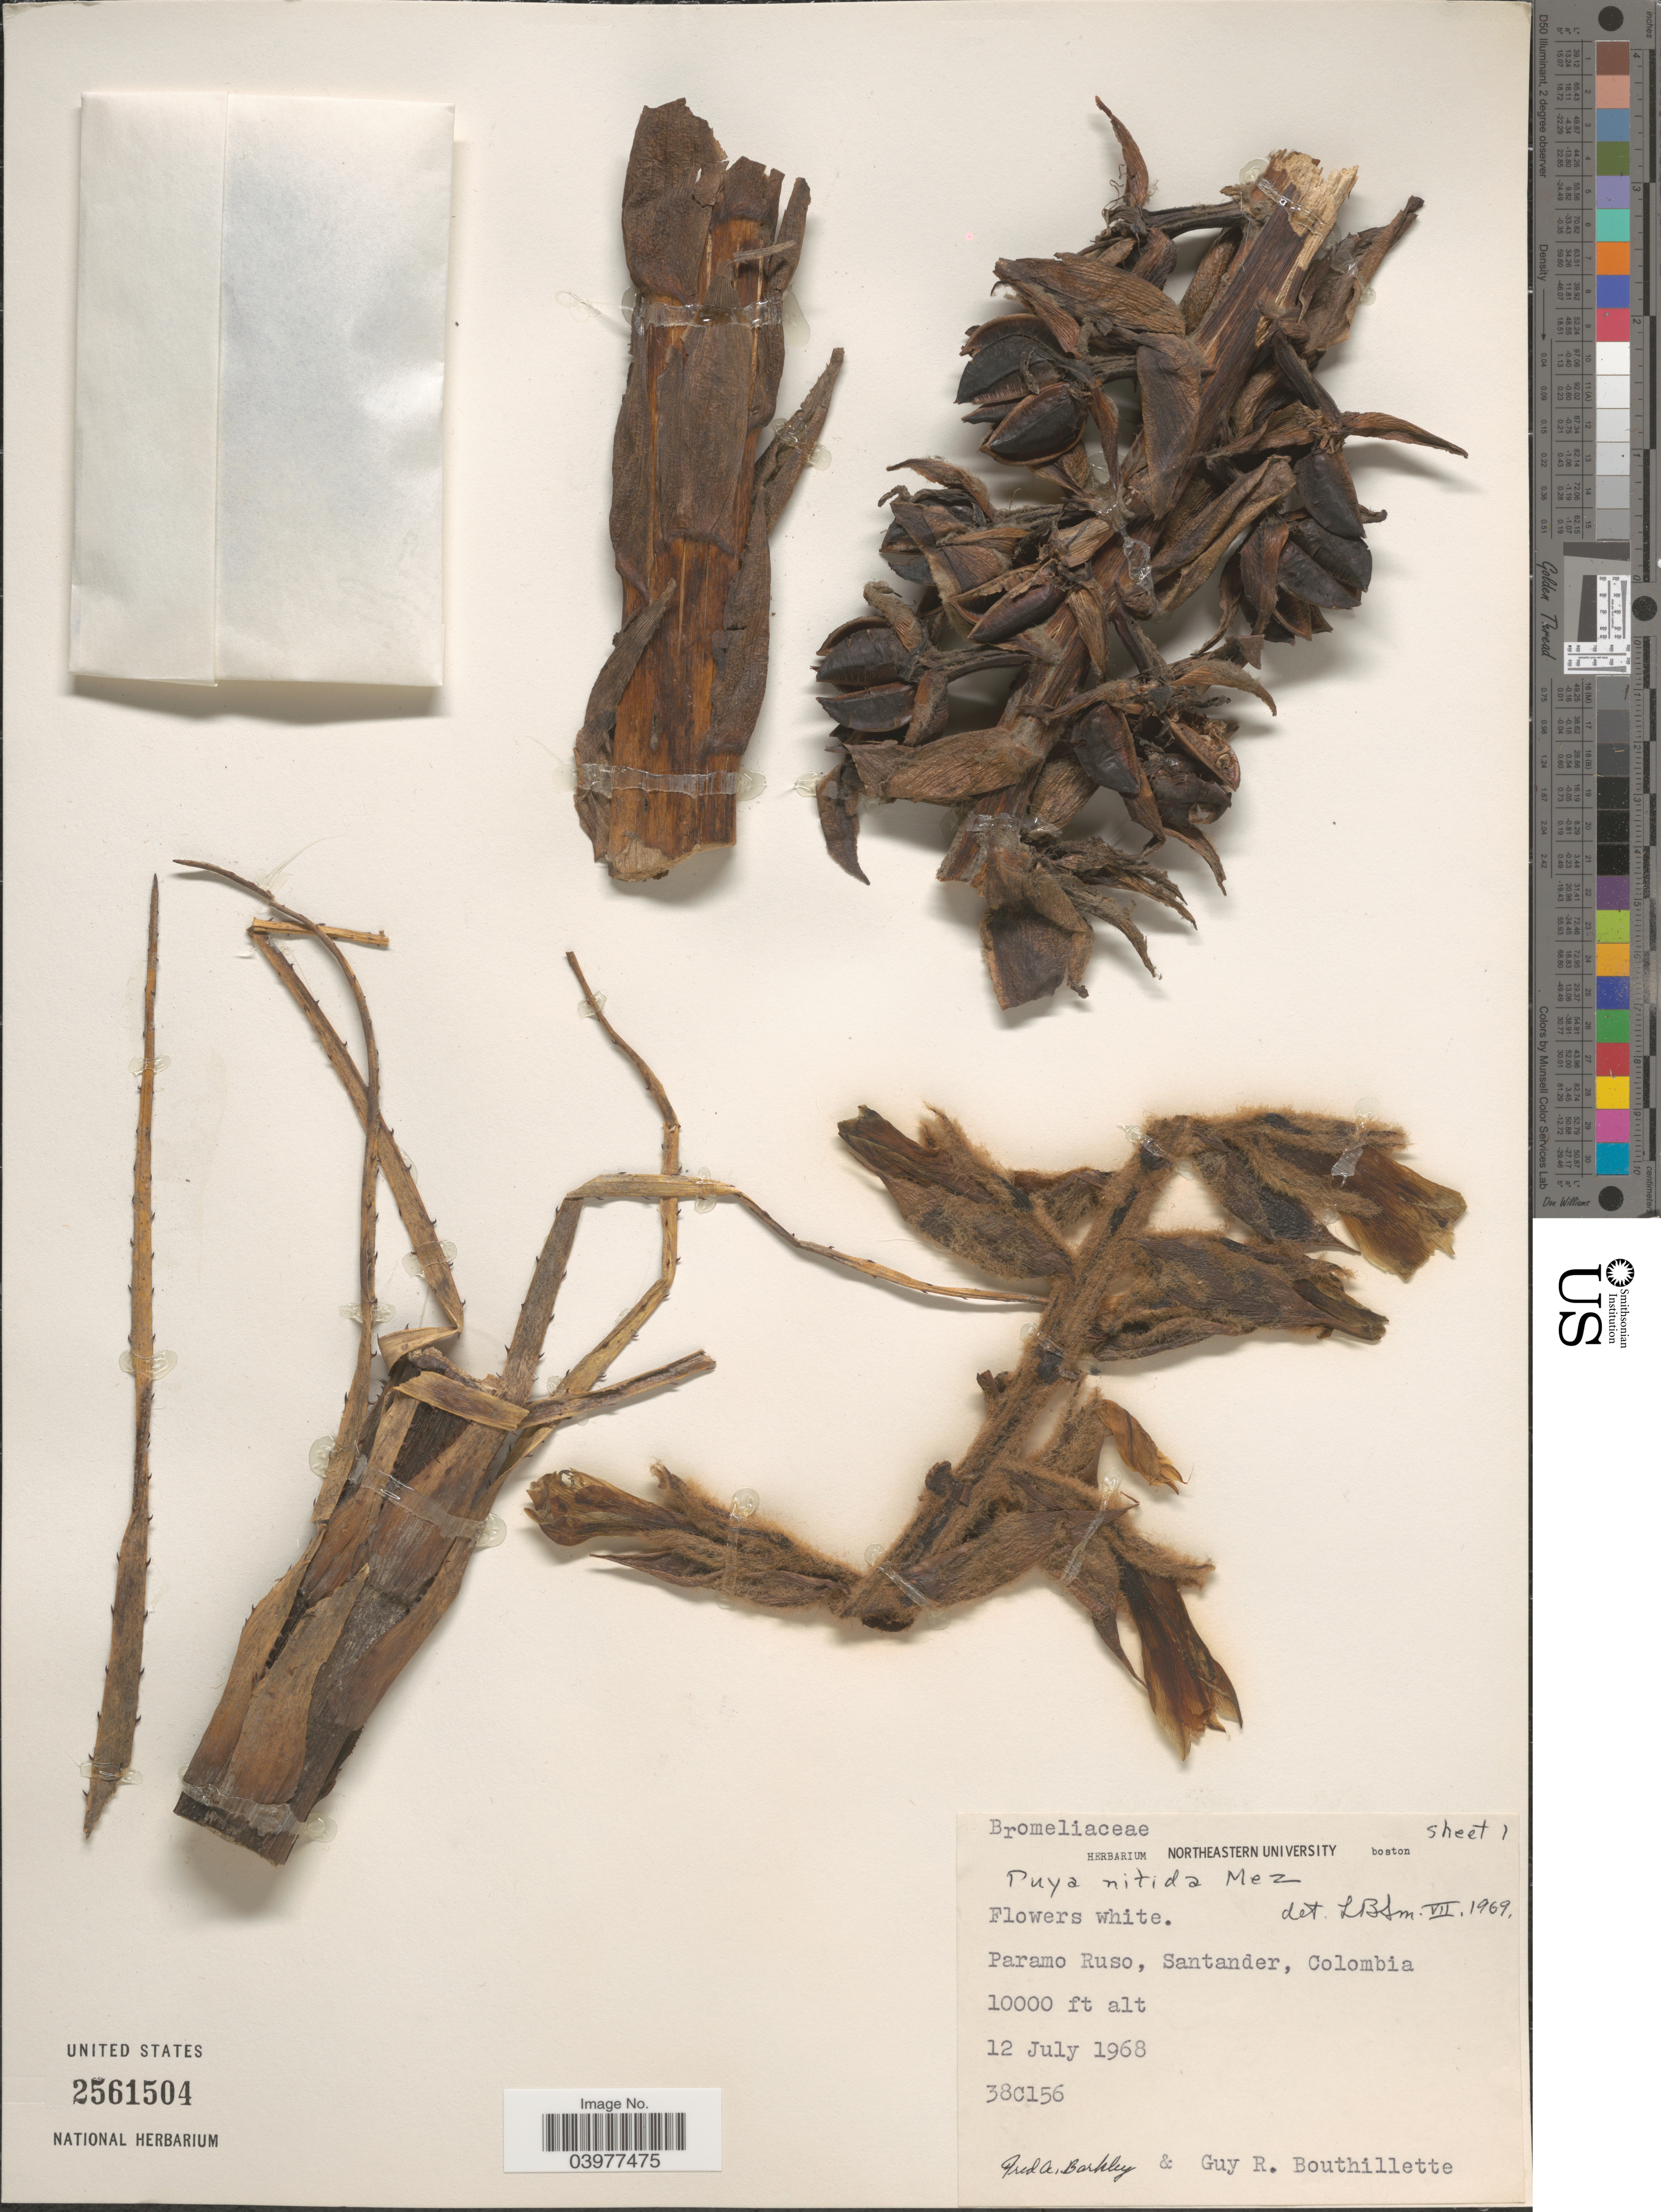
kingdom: Plantae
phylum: Tracheophyta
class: Liliopsida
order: Poales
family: Bromeliaceae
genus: Puya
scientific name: Puya nitida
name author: Mez in C. DC.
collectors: F. A. Barkley & G. Bouthillette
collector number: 38C156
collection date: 1968-07-12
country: Colombia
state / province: Santander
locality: Paramo Ruso.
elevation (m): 3048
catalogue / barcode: US 2561504